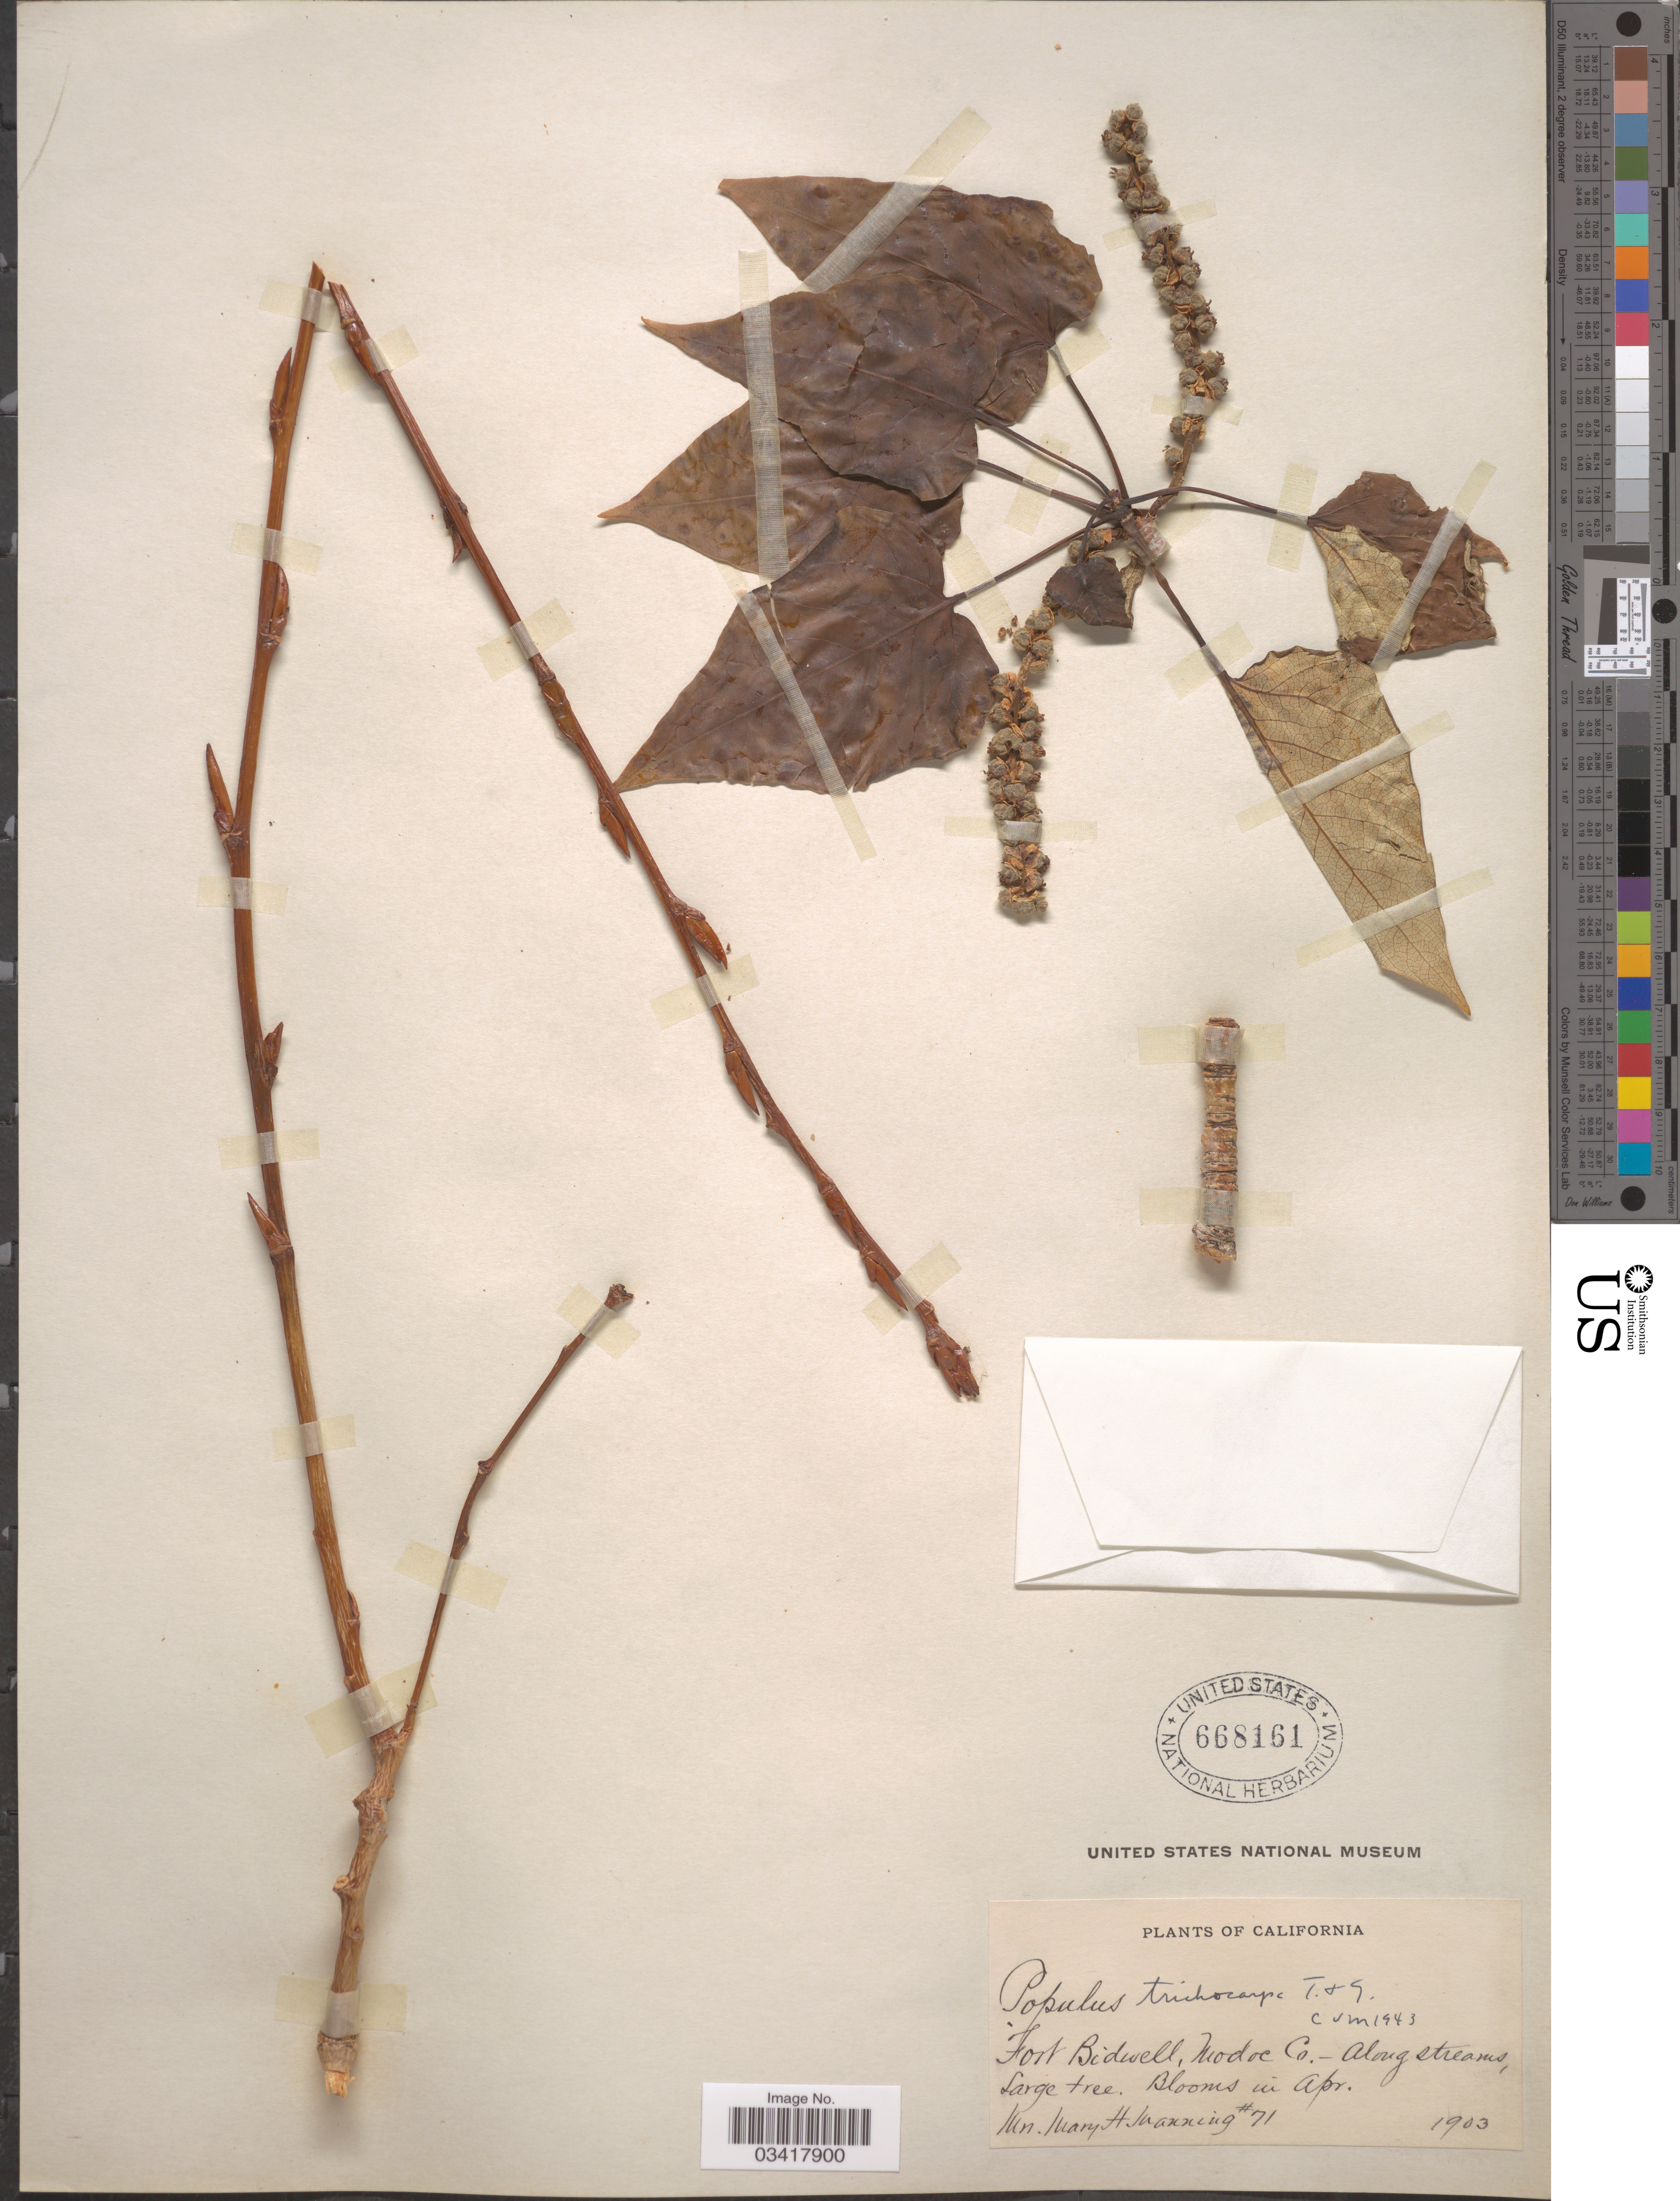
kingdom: Plantae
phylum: Tracheophyta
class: Magnoliopsida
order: Malpighiales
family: Salicaceae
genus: Populus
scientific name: Populus trichocarpa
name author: Torr. & A. Gray ex W. Hook.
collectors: M. Manning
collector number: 71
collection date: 1903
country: United States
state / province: California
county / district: Modoc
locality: Fort Bidwell, Modoc Co.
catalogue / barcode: US 668161